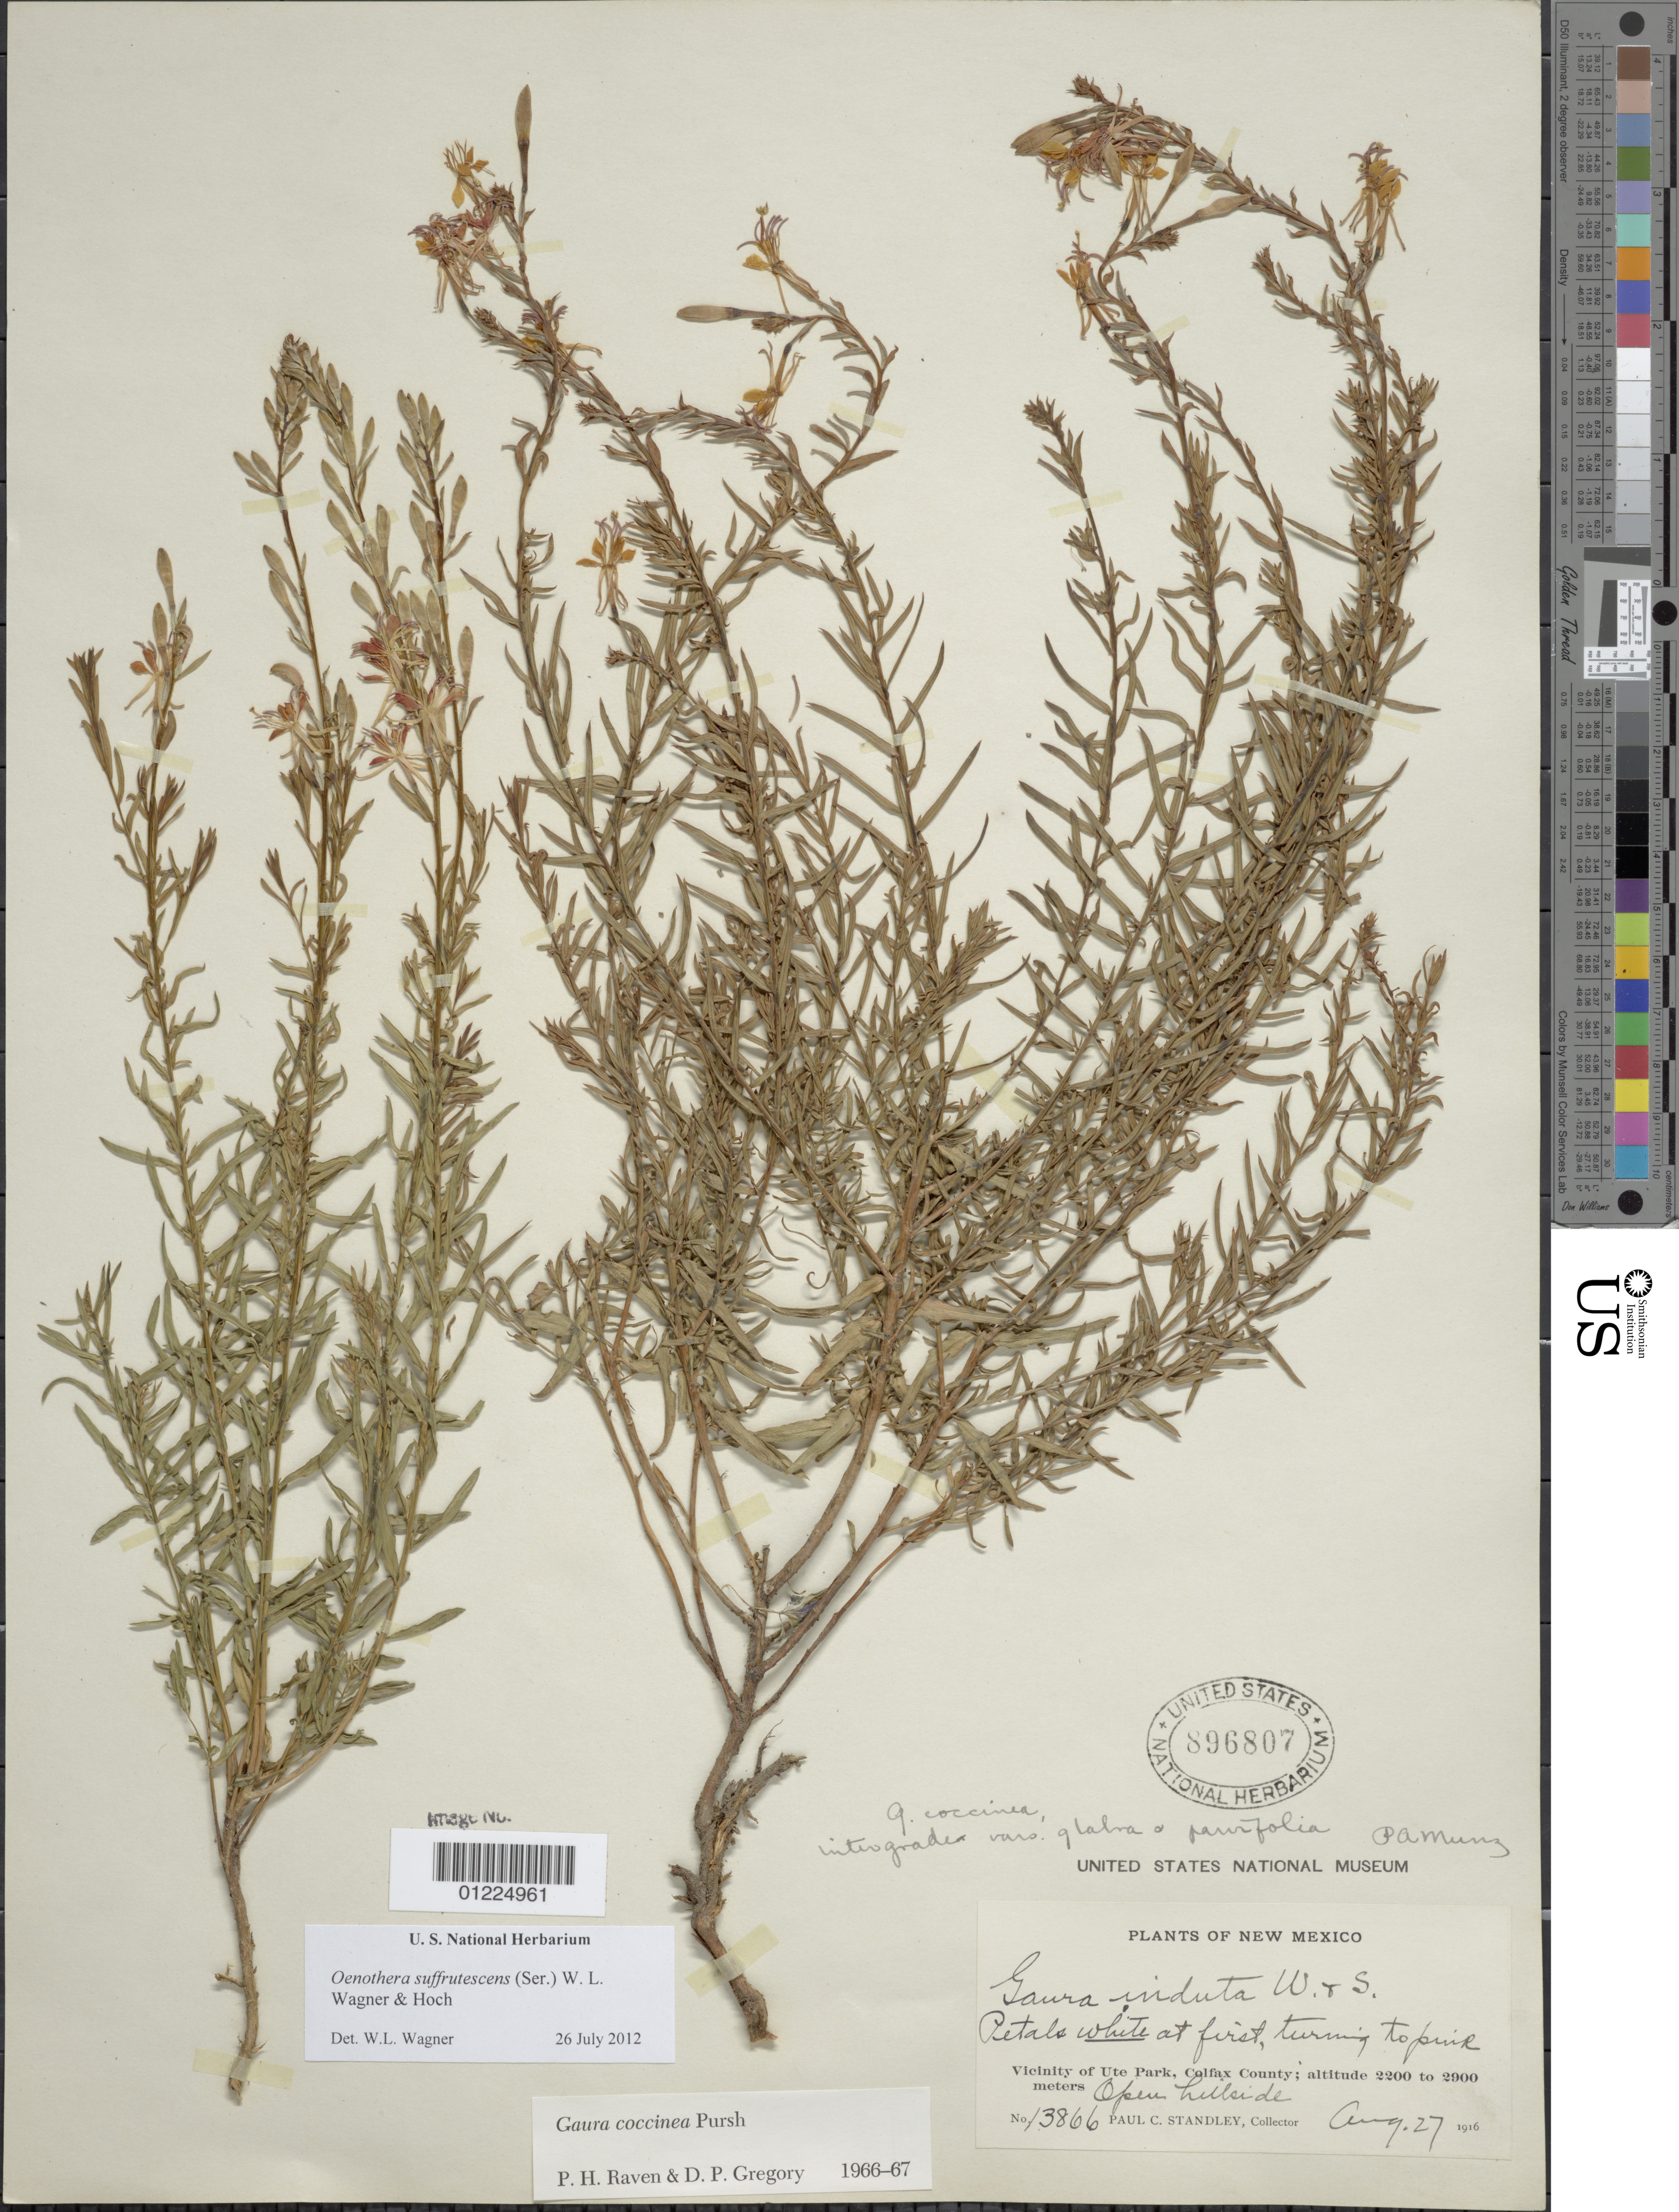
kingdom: Plantae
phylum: Tracheophyta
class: Magnoliopsida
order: Myrtales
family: Onagraceae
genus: Oenothera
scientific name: Oenothera suffrutescens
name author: (Ser.) W.L. Wagner & Hoch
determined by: Wagner, W. L., (BOT), Smithsonian Institution - National Museum of Natural History (UNITED STATES)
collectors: P. C. Standley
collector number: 13866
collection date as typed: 27 Aug 1916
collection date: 1916-08-27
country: United States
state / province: New Mexico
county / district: Colfax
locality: Vicinity of Ute Park, Colfax County.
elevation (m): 2200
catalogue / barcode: US 896807